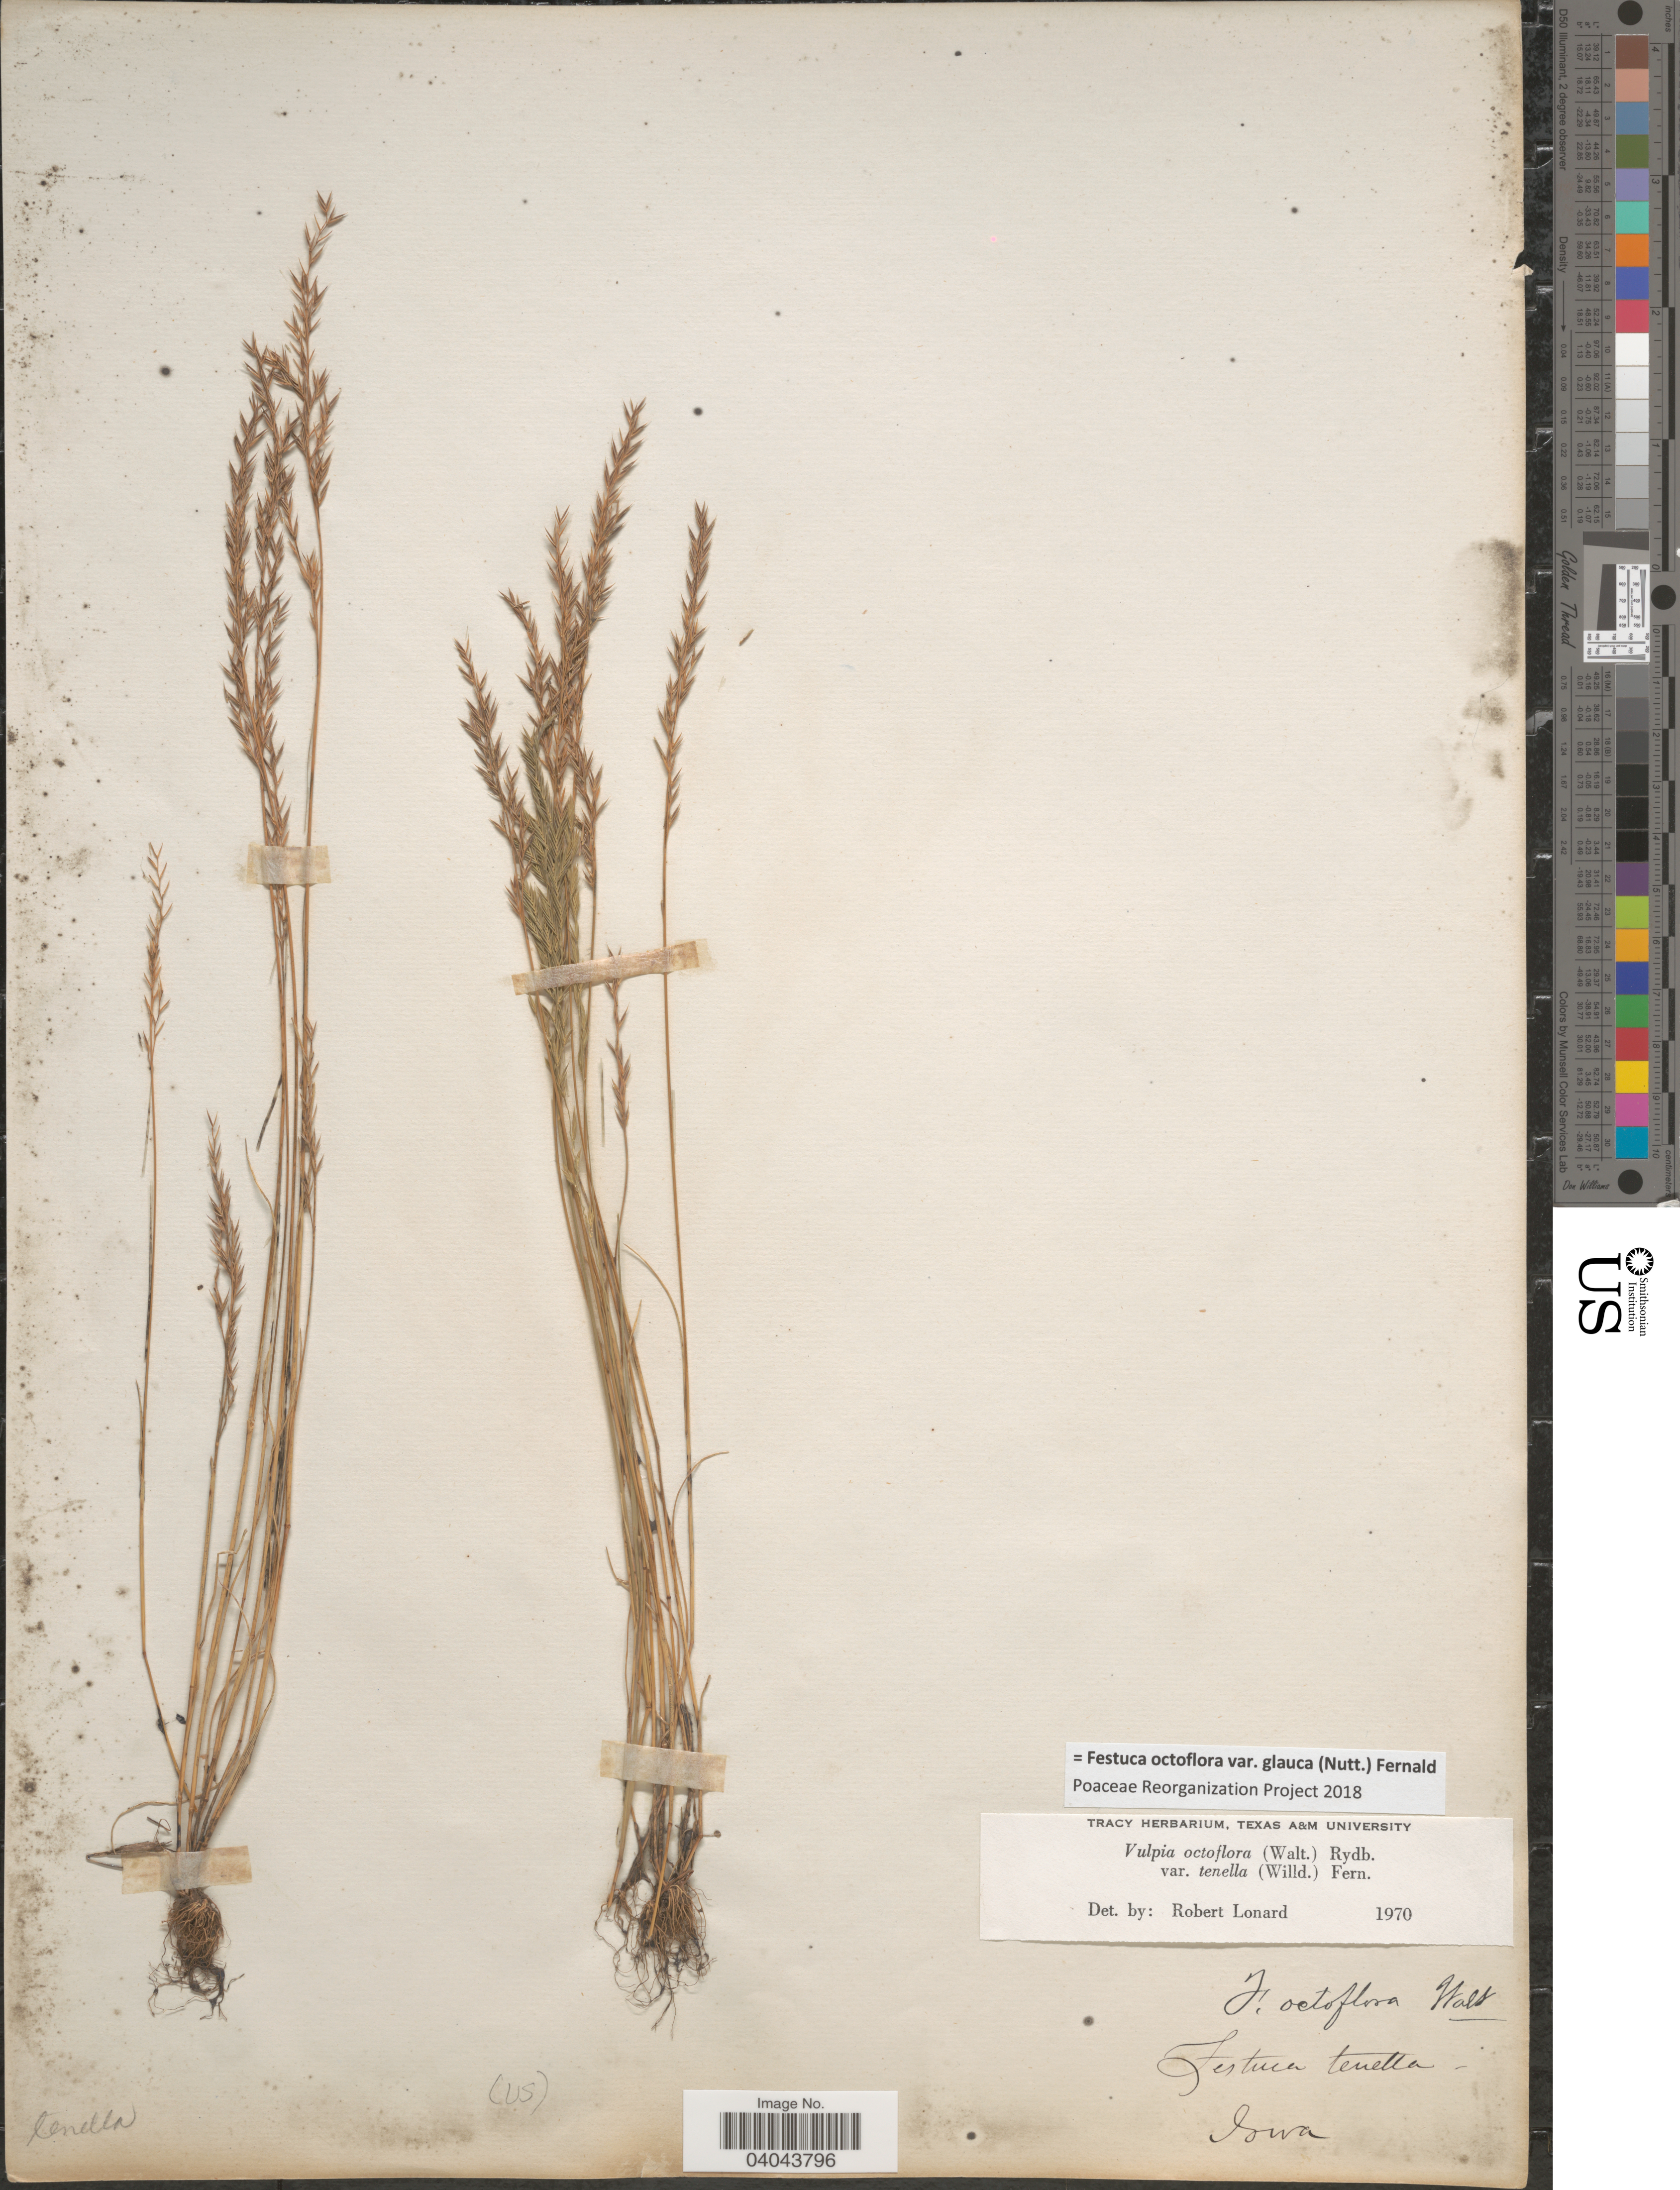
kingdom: Plantae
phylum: Tracheophyta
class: Liliopsida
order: Poales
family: Poaceae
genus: Festuca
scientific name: Festuca octoflora var. glauca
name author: (Nutt.) Fernald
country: United States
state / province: Iowa